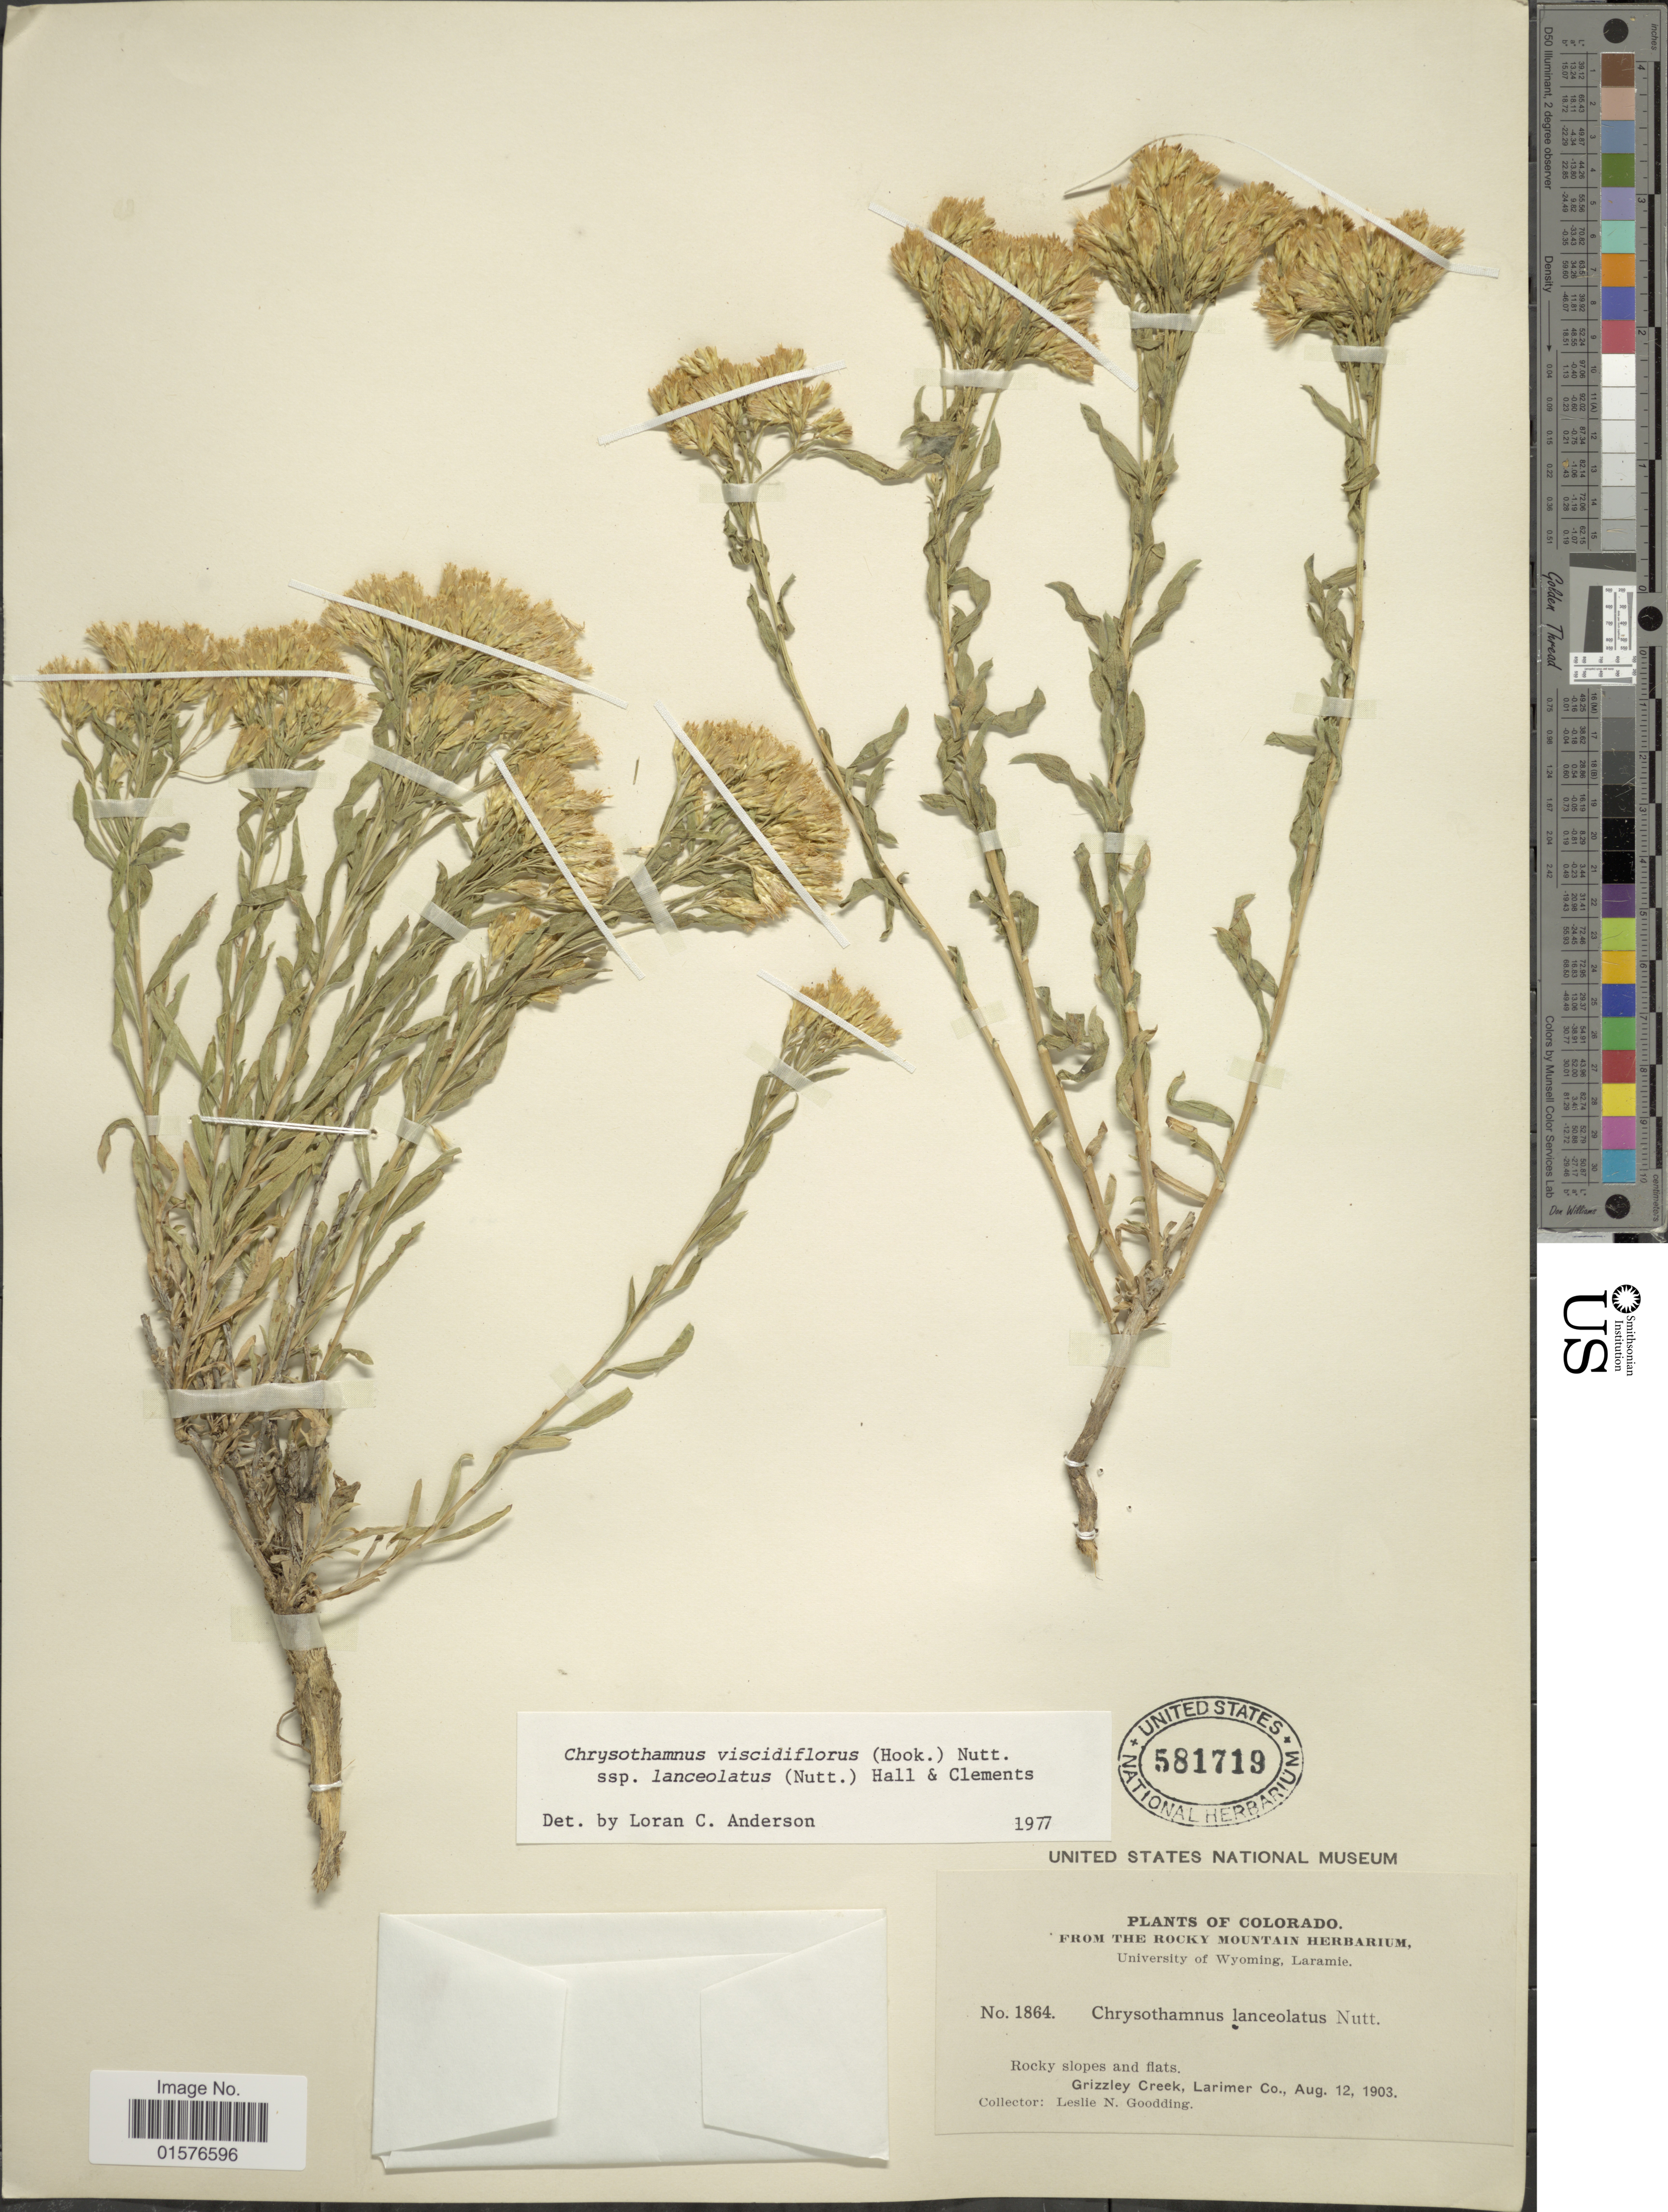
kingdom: Plantae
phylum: Tracheophyta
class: Magnoliopsida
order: Asterales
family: Asteraceae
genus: Chrysothamnus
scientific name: Chrysothamnus viscidiflorus subsp. lanceolatus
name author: (Nutt.) H.M. Hall & Clem.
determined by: Urbatsch, Lowell E., Curator (LSU), Louisiana State University (UNITED STATES)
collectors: L. N. Goodding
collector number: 1864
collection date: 1903-08-12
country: United States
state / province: Colorado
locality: Grizzley Creek, Larimer Co.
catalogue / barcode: US 581719